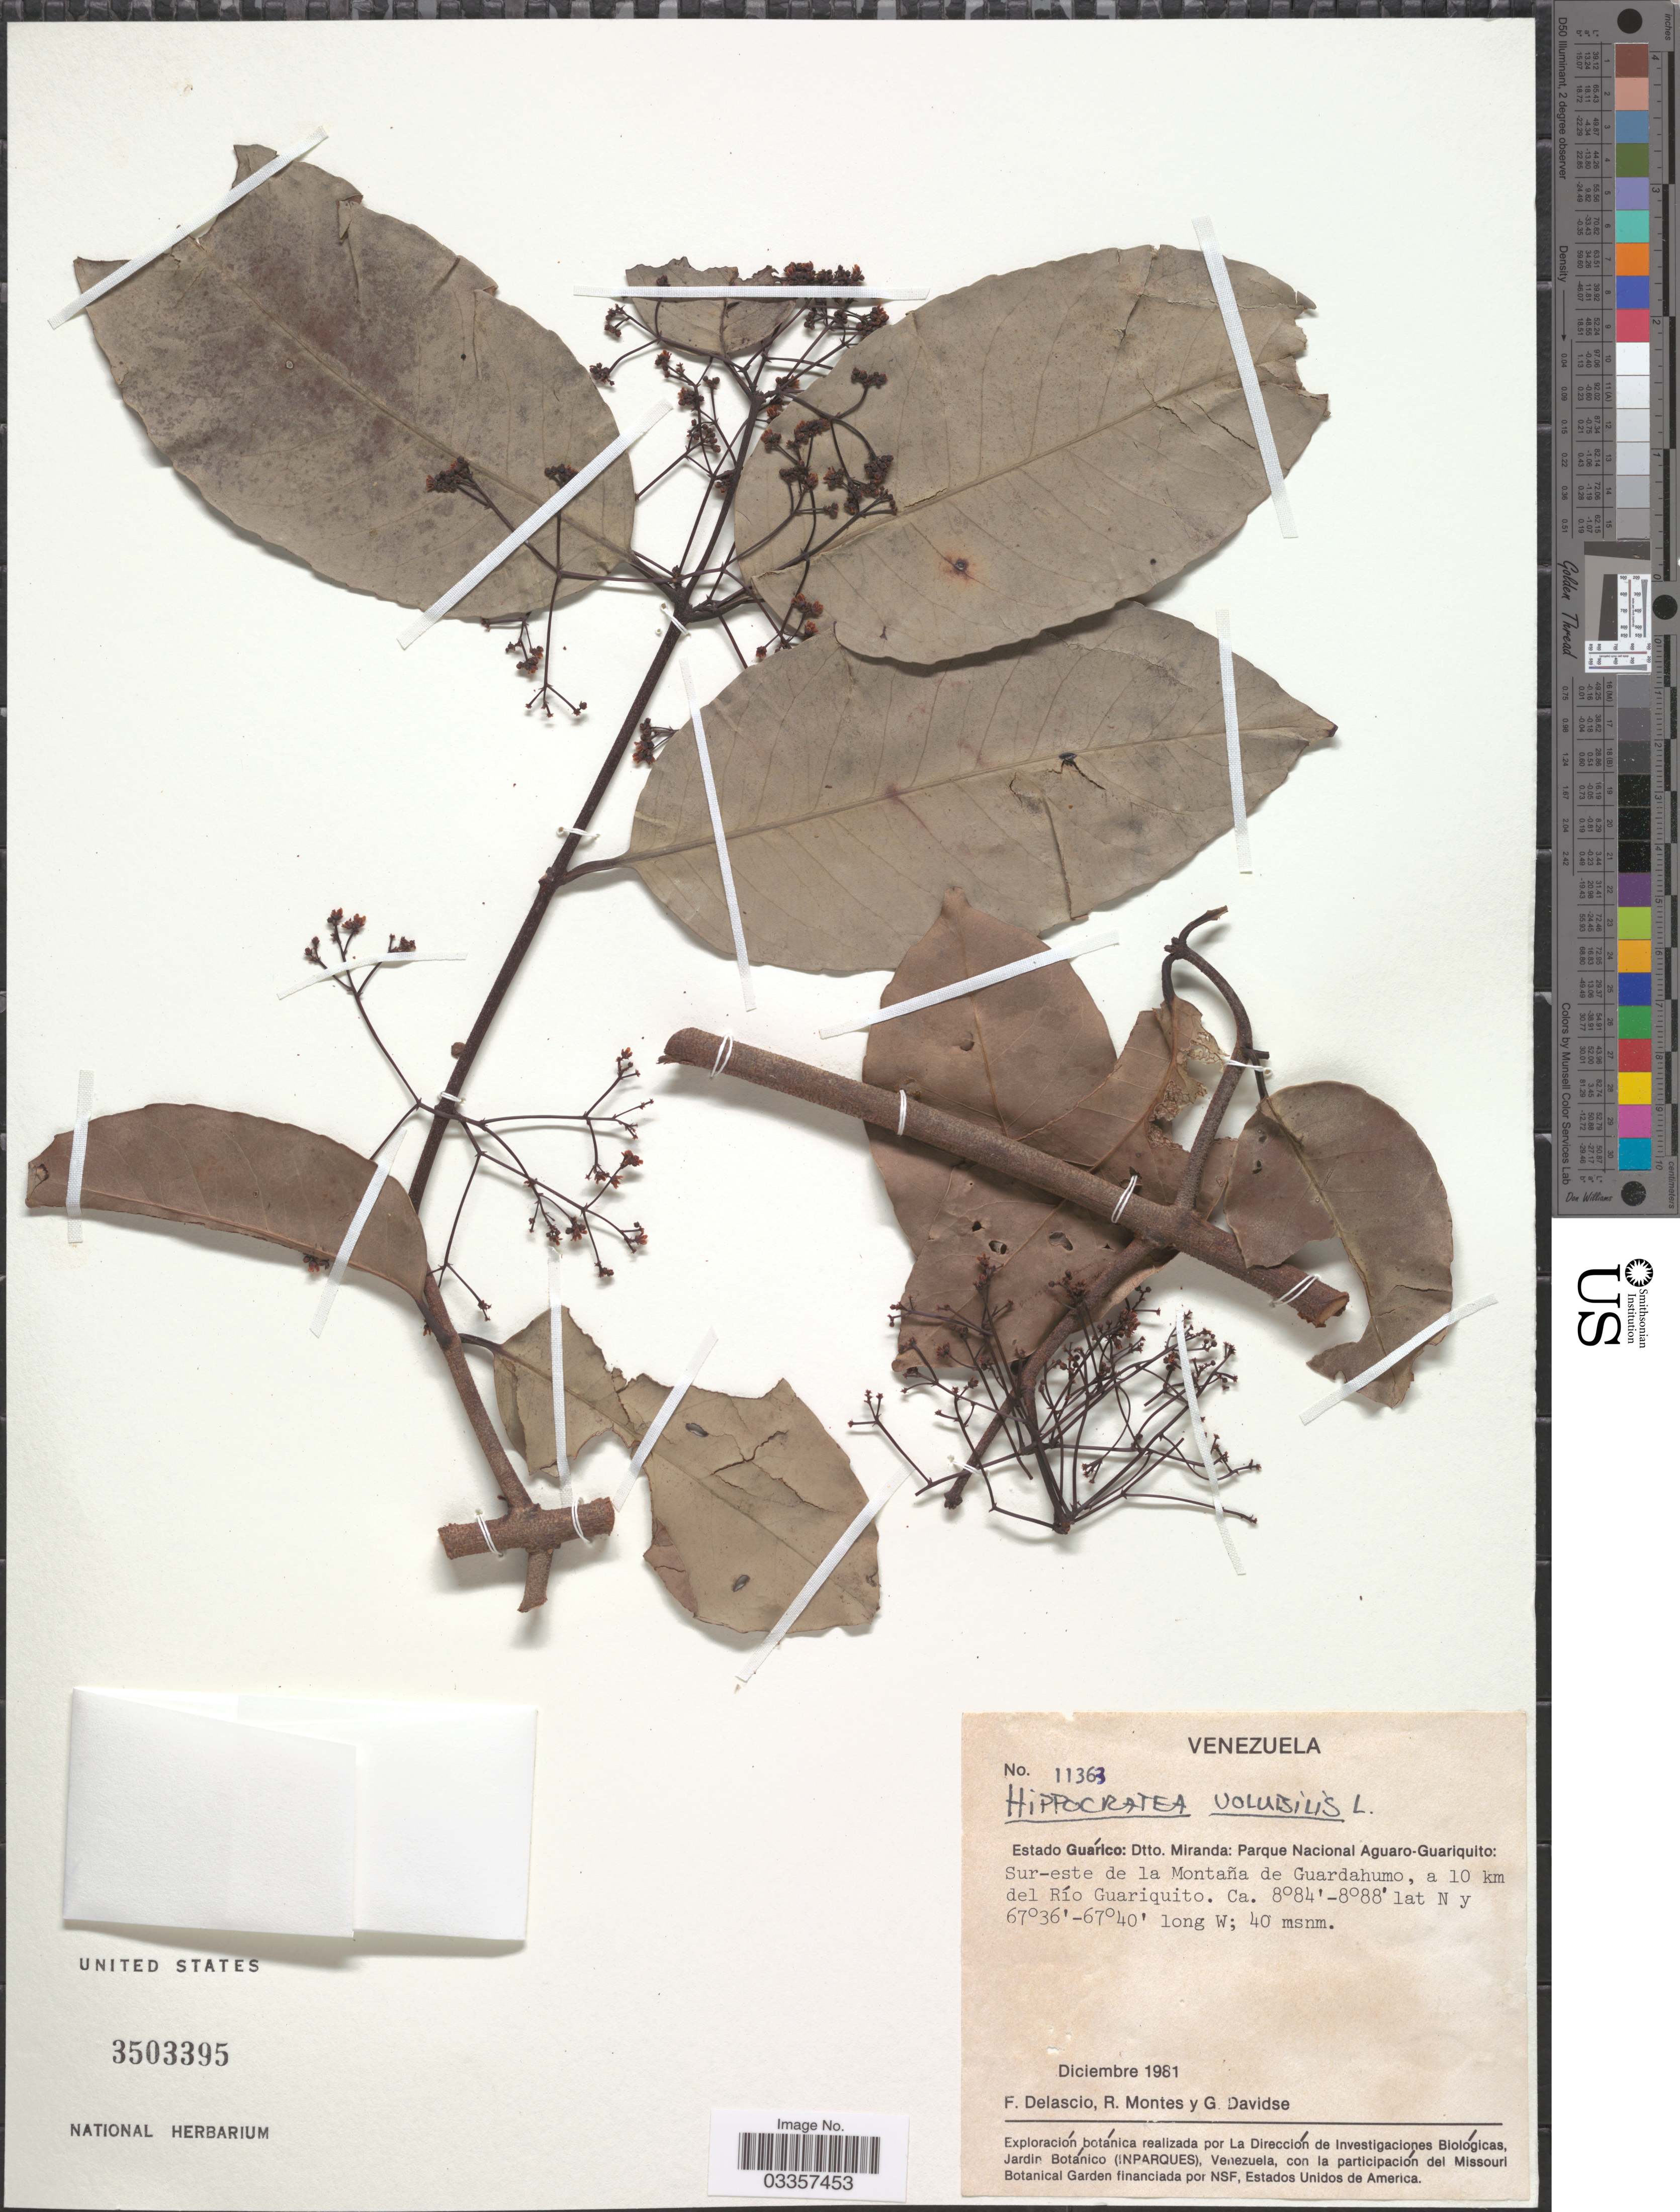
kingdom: Plantae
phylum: Tracheophyta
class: Magnoliopsida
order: Celastrales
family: Celastraceae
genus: Hippocratea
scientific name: Hippocratea volubilis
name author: L.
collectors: F. Delascio C., R. Montes & G. Davidse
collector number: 11363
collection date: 1981-12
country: Venezuela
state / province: Guarico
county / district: Francisco de Miranda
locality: Dtto. Miranda: Parque Nacional Aguaro-Guariquito: Sur-este de la Montaña de Guardahumo, a 10 km del Río Guariquito.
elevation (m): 40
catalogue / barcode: US 3503395